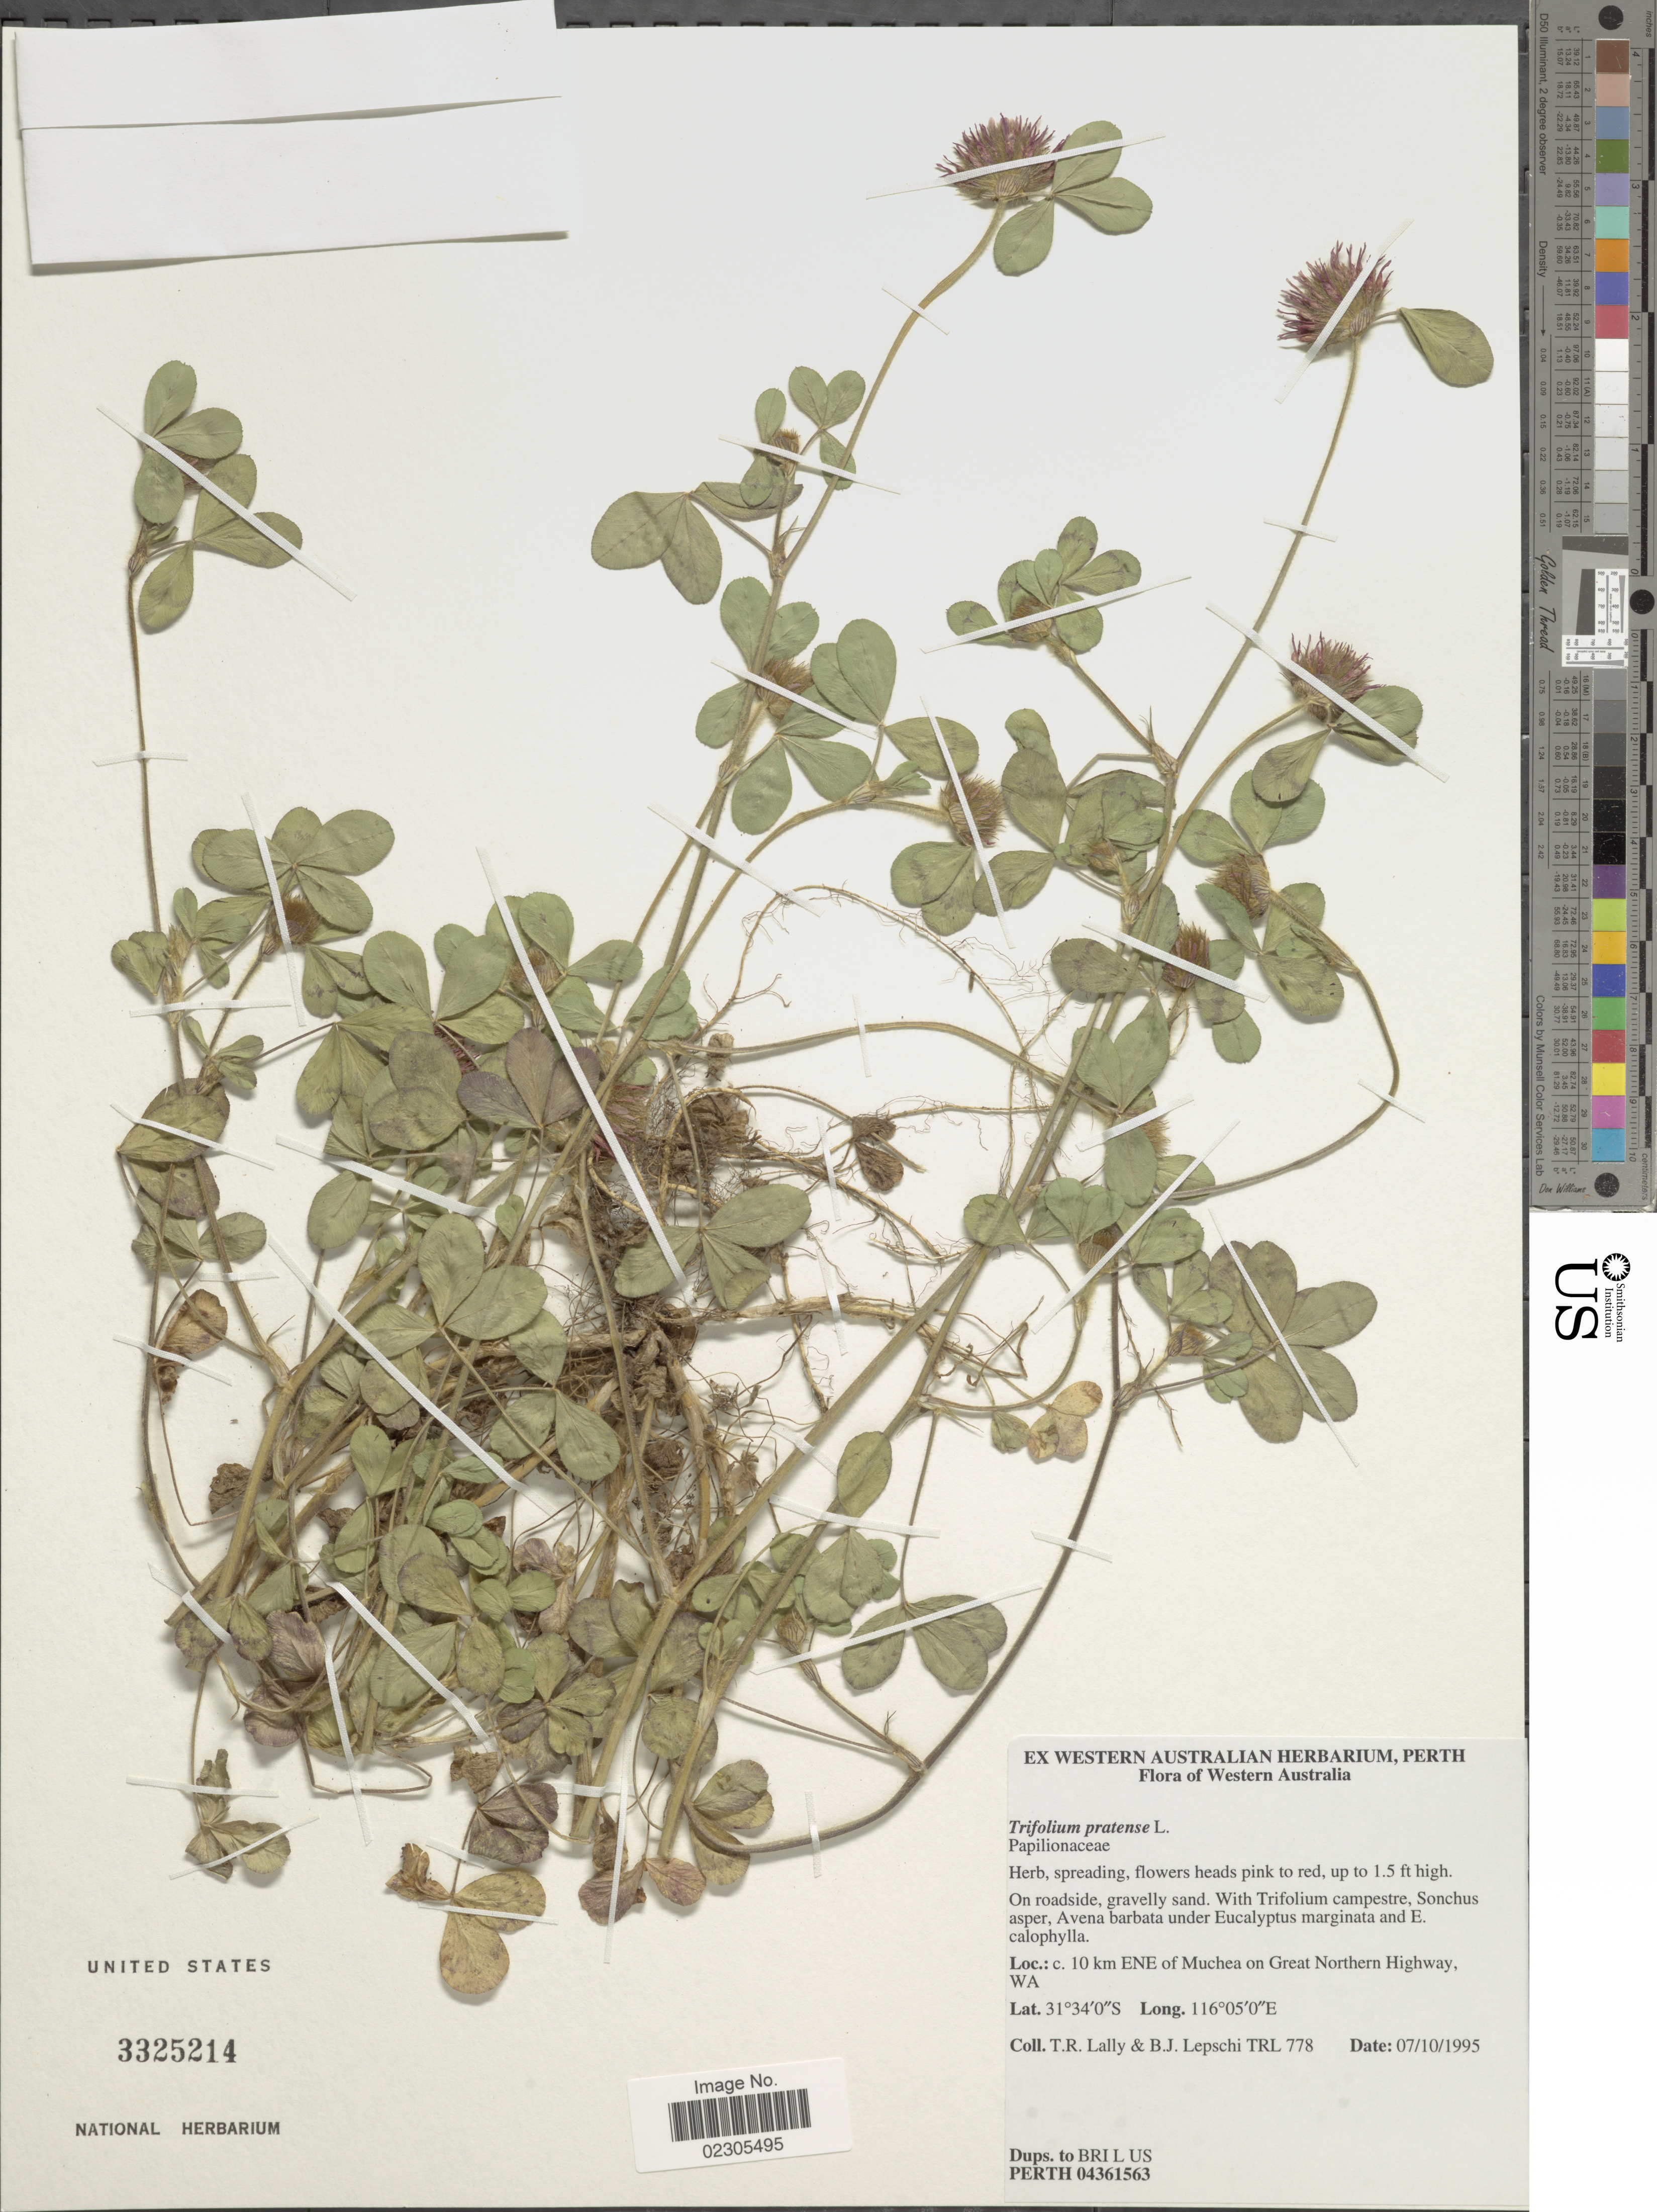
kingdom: Plantae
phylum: Tracheophyta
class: Magnoliopsida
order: Fabales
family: Fabaceae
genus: Trifolium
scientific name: Trifolium pratense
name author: L.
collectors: T. R. Lally & B. Lepschi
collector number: TRL778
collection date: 1995-10-07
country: Australia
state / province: Western Australia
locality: C. 10 km. ENE of Muchea on Great Northern Highway, WA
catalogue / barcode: US 3325214